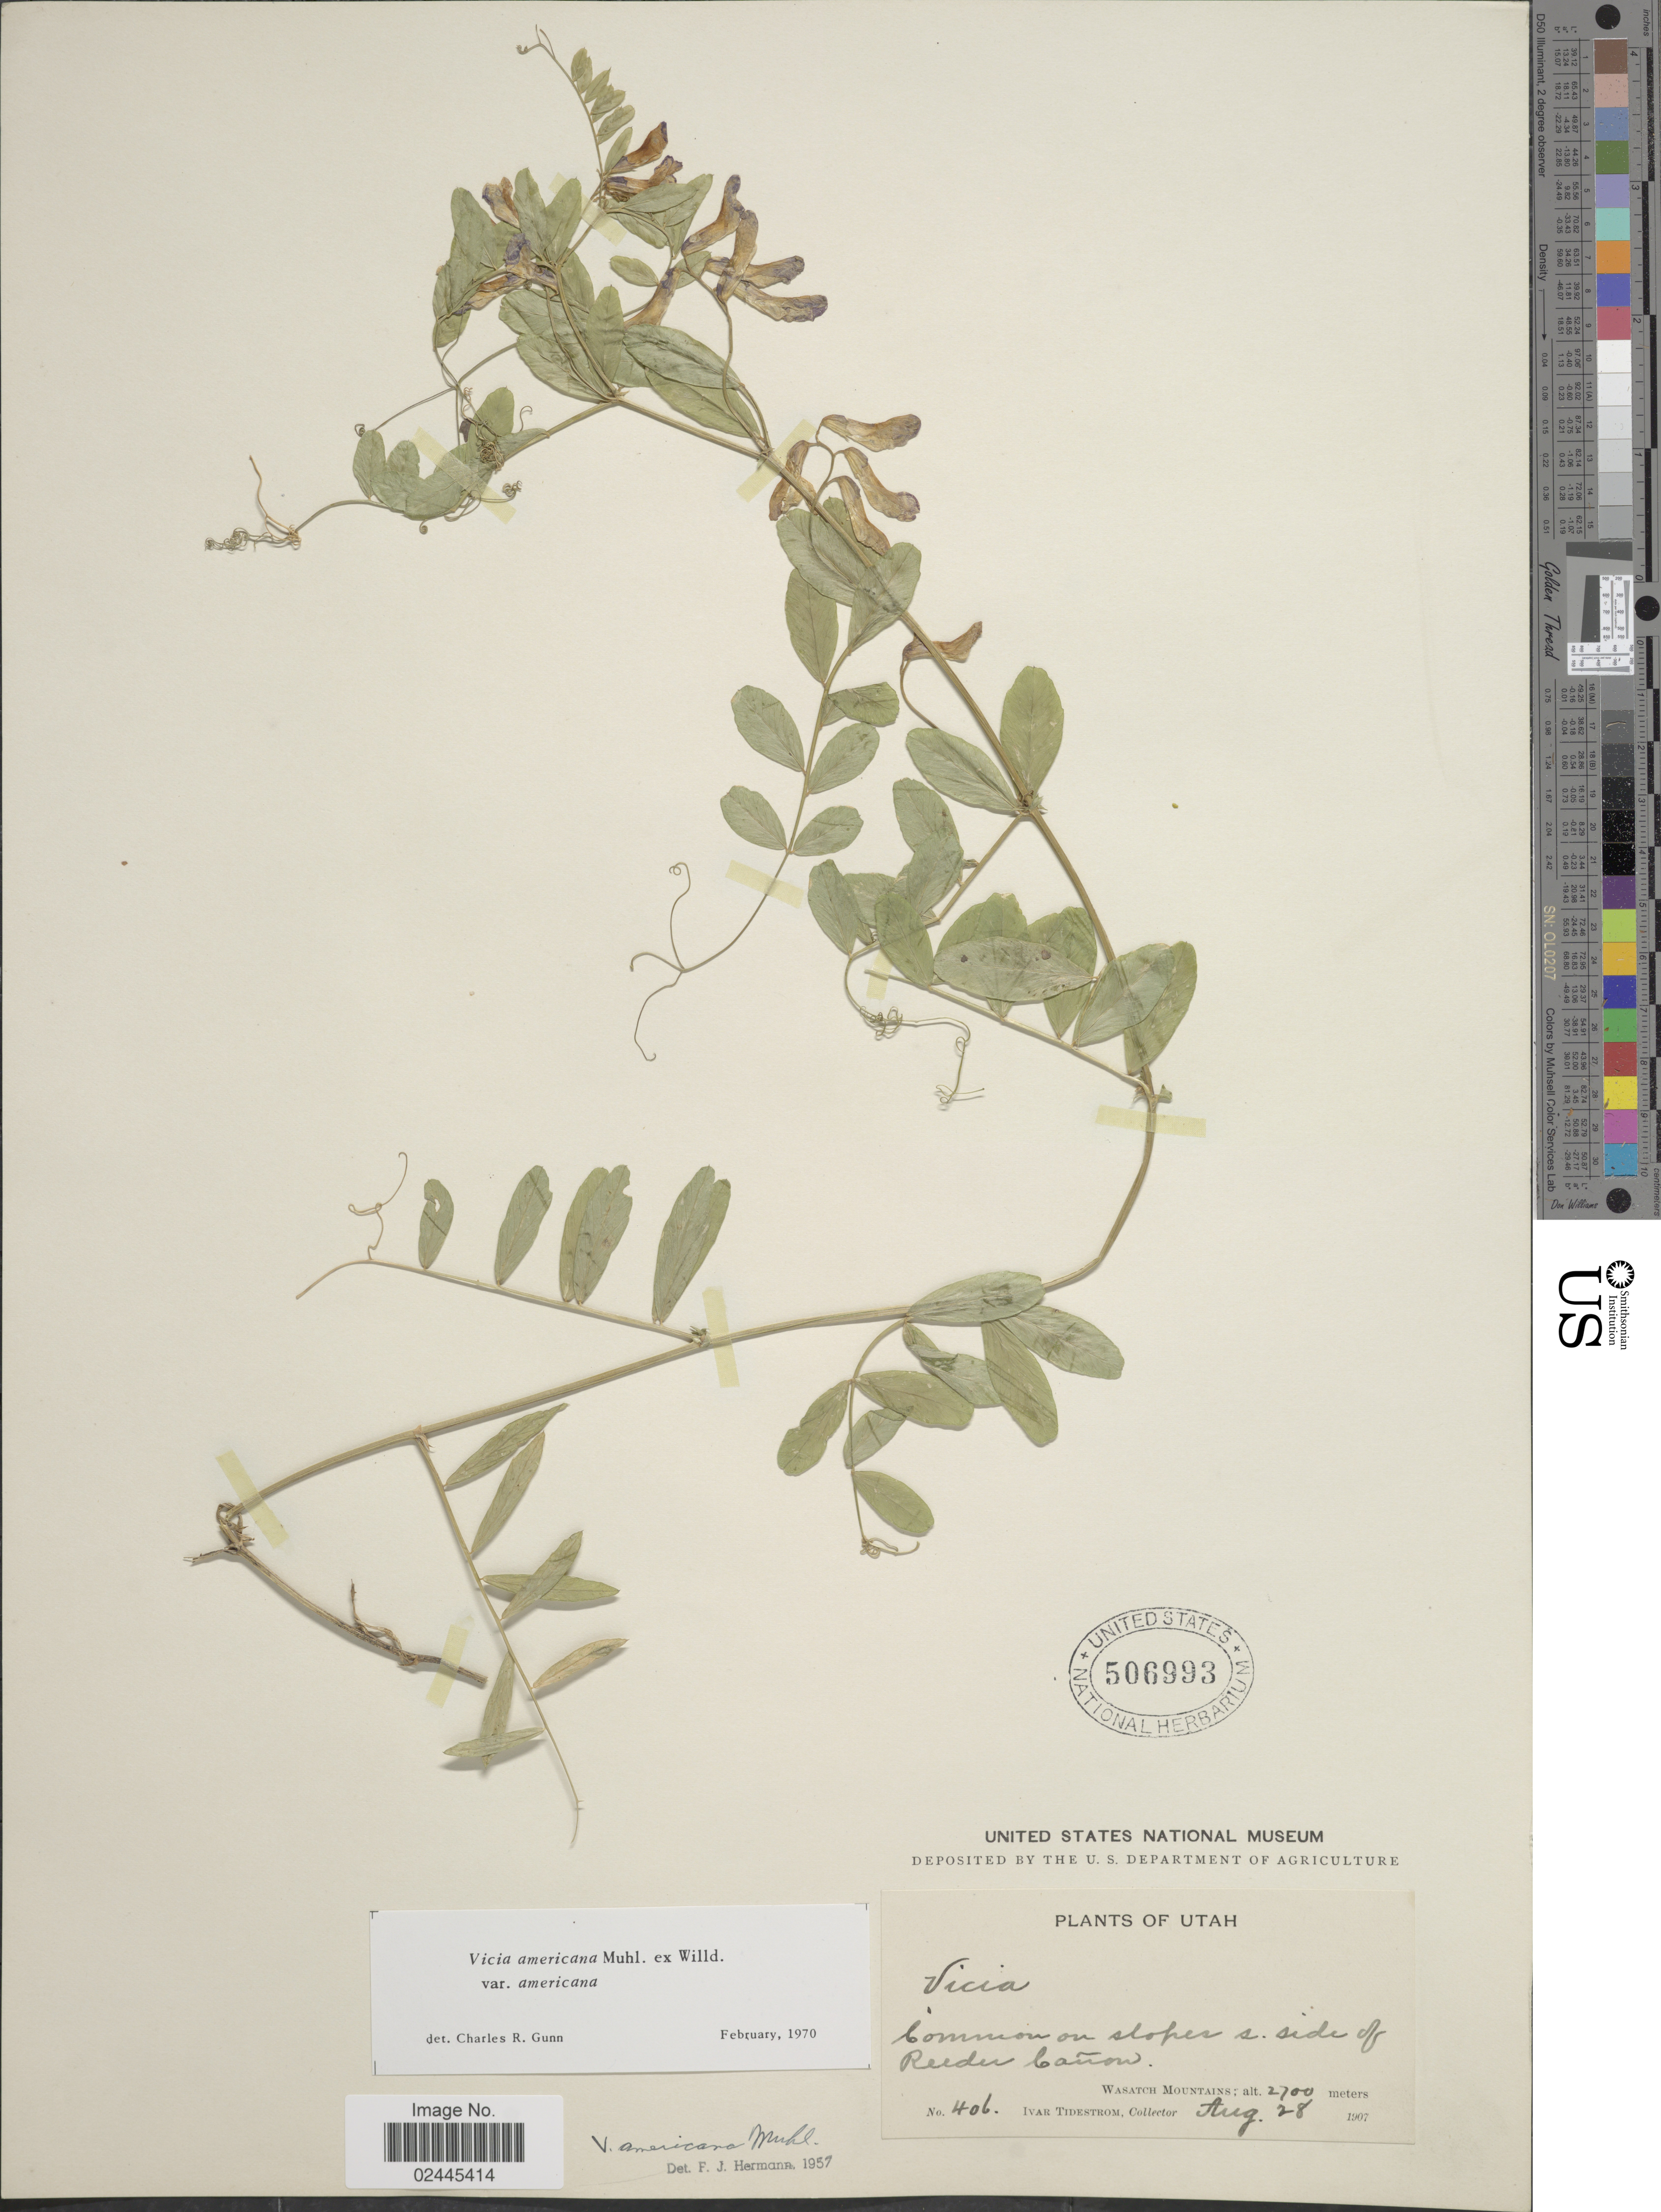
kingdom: Plantae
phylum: Tracheophyta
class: Magnoliopsida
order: Fabales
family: Fabaceae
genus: Vicia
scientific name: Vicia americana var. americana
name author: Muhl. ex Willd.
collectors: I. F. Tidestrom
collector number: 406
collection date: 1907-08-28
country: United States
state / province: Utah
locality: On slopes s. side of Reeder Canon, Wasatch Mountains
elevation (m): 2700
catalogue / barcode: US 506993